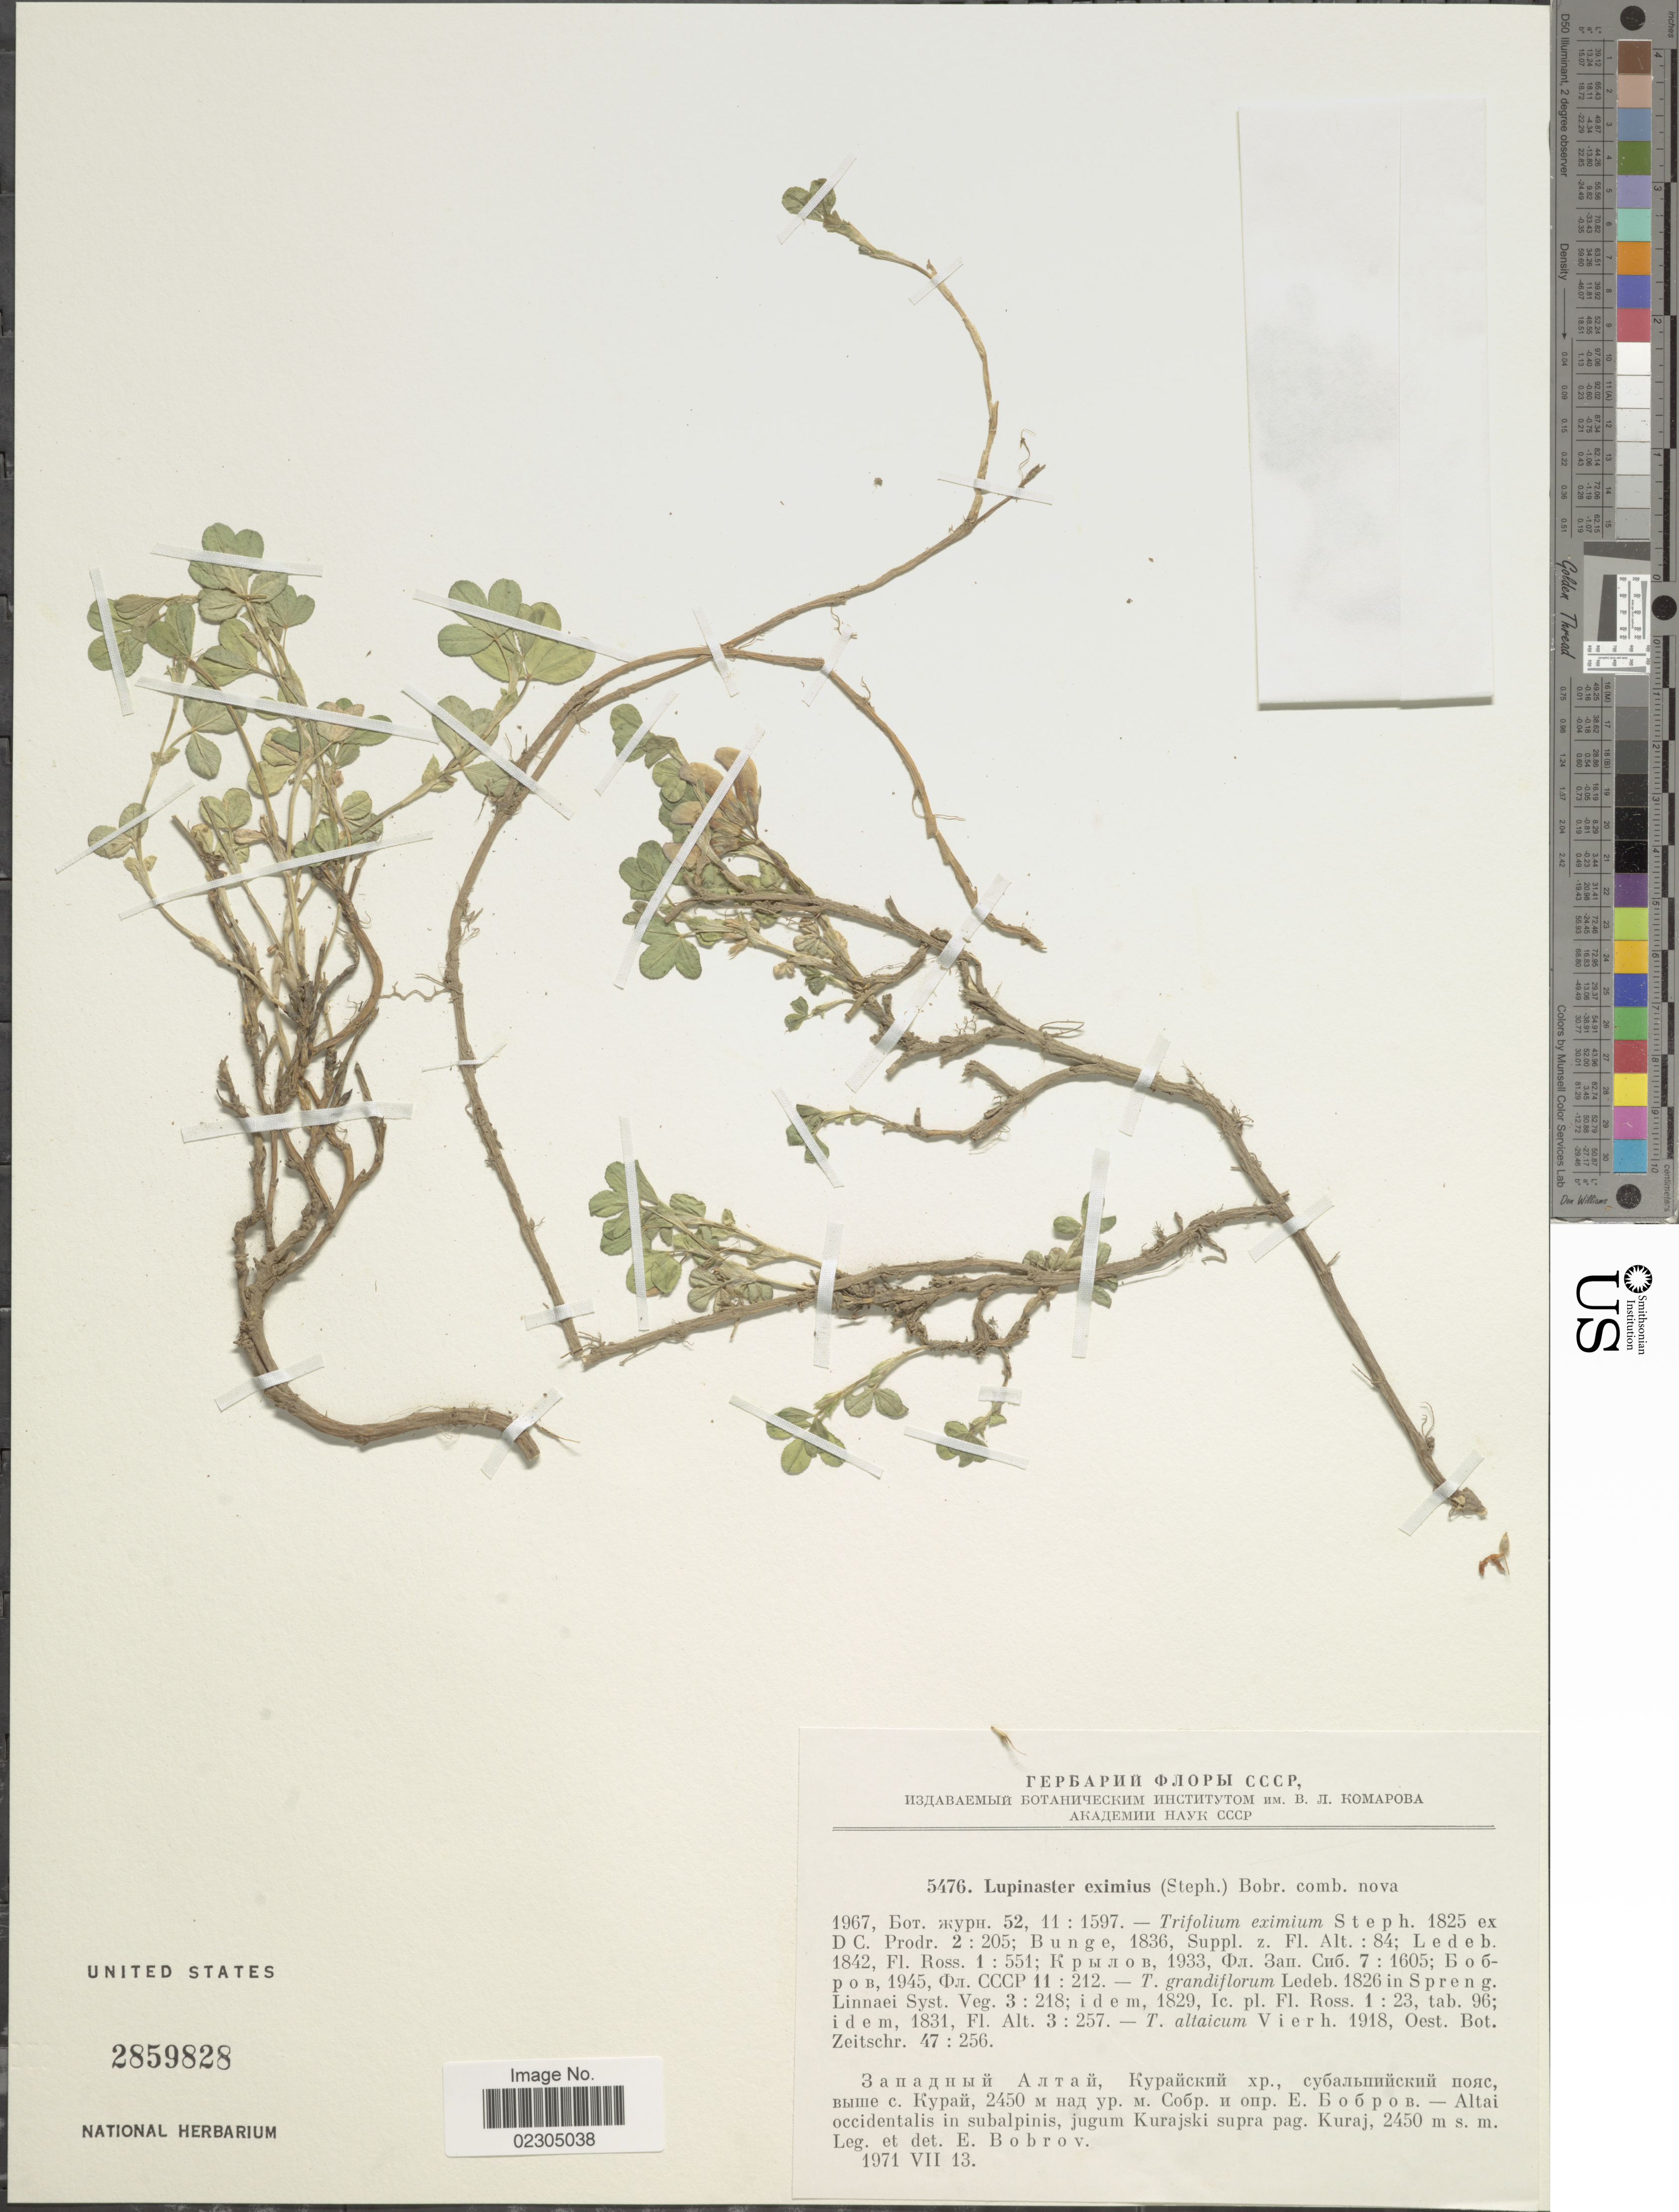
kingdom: Plantae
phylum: Tracheophyta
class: Magnoliopsida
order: Fabales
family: Fabaceae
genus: Trifolium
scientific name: Trifolium eximium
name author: DC.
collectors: E. Bobrov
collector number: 5476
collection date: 1971-07-13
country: Russian Federation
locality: Altai occidentalis in subalpines, jugum Kurajski supra pag. Kuraj.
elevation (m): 2450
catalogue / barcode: US 2859828